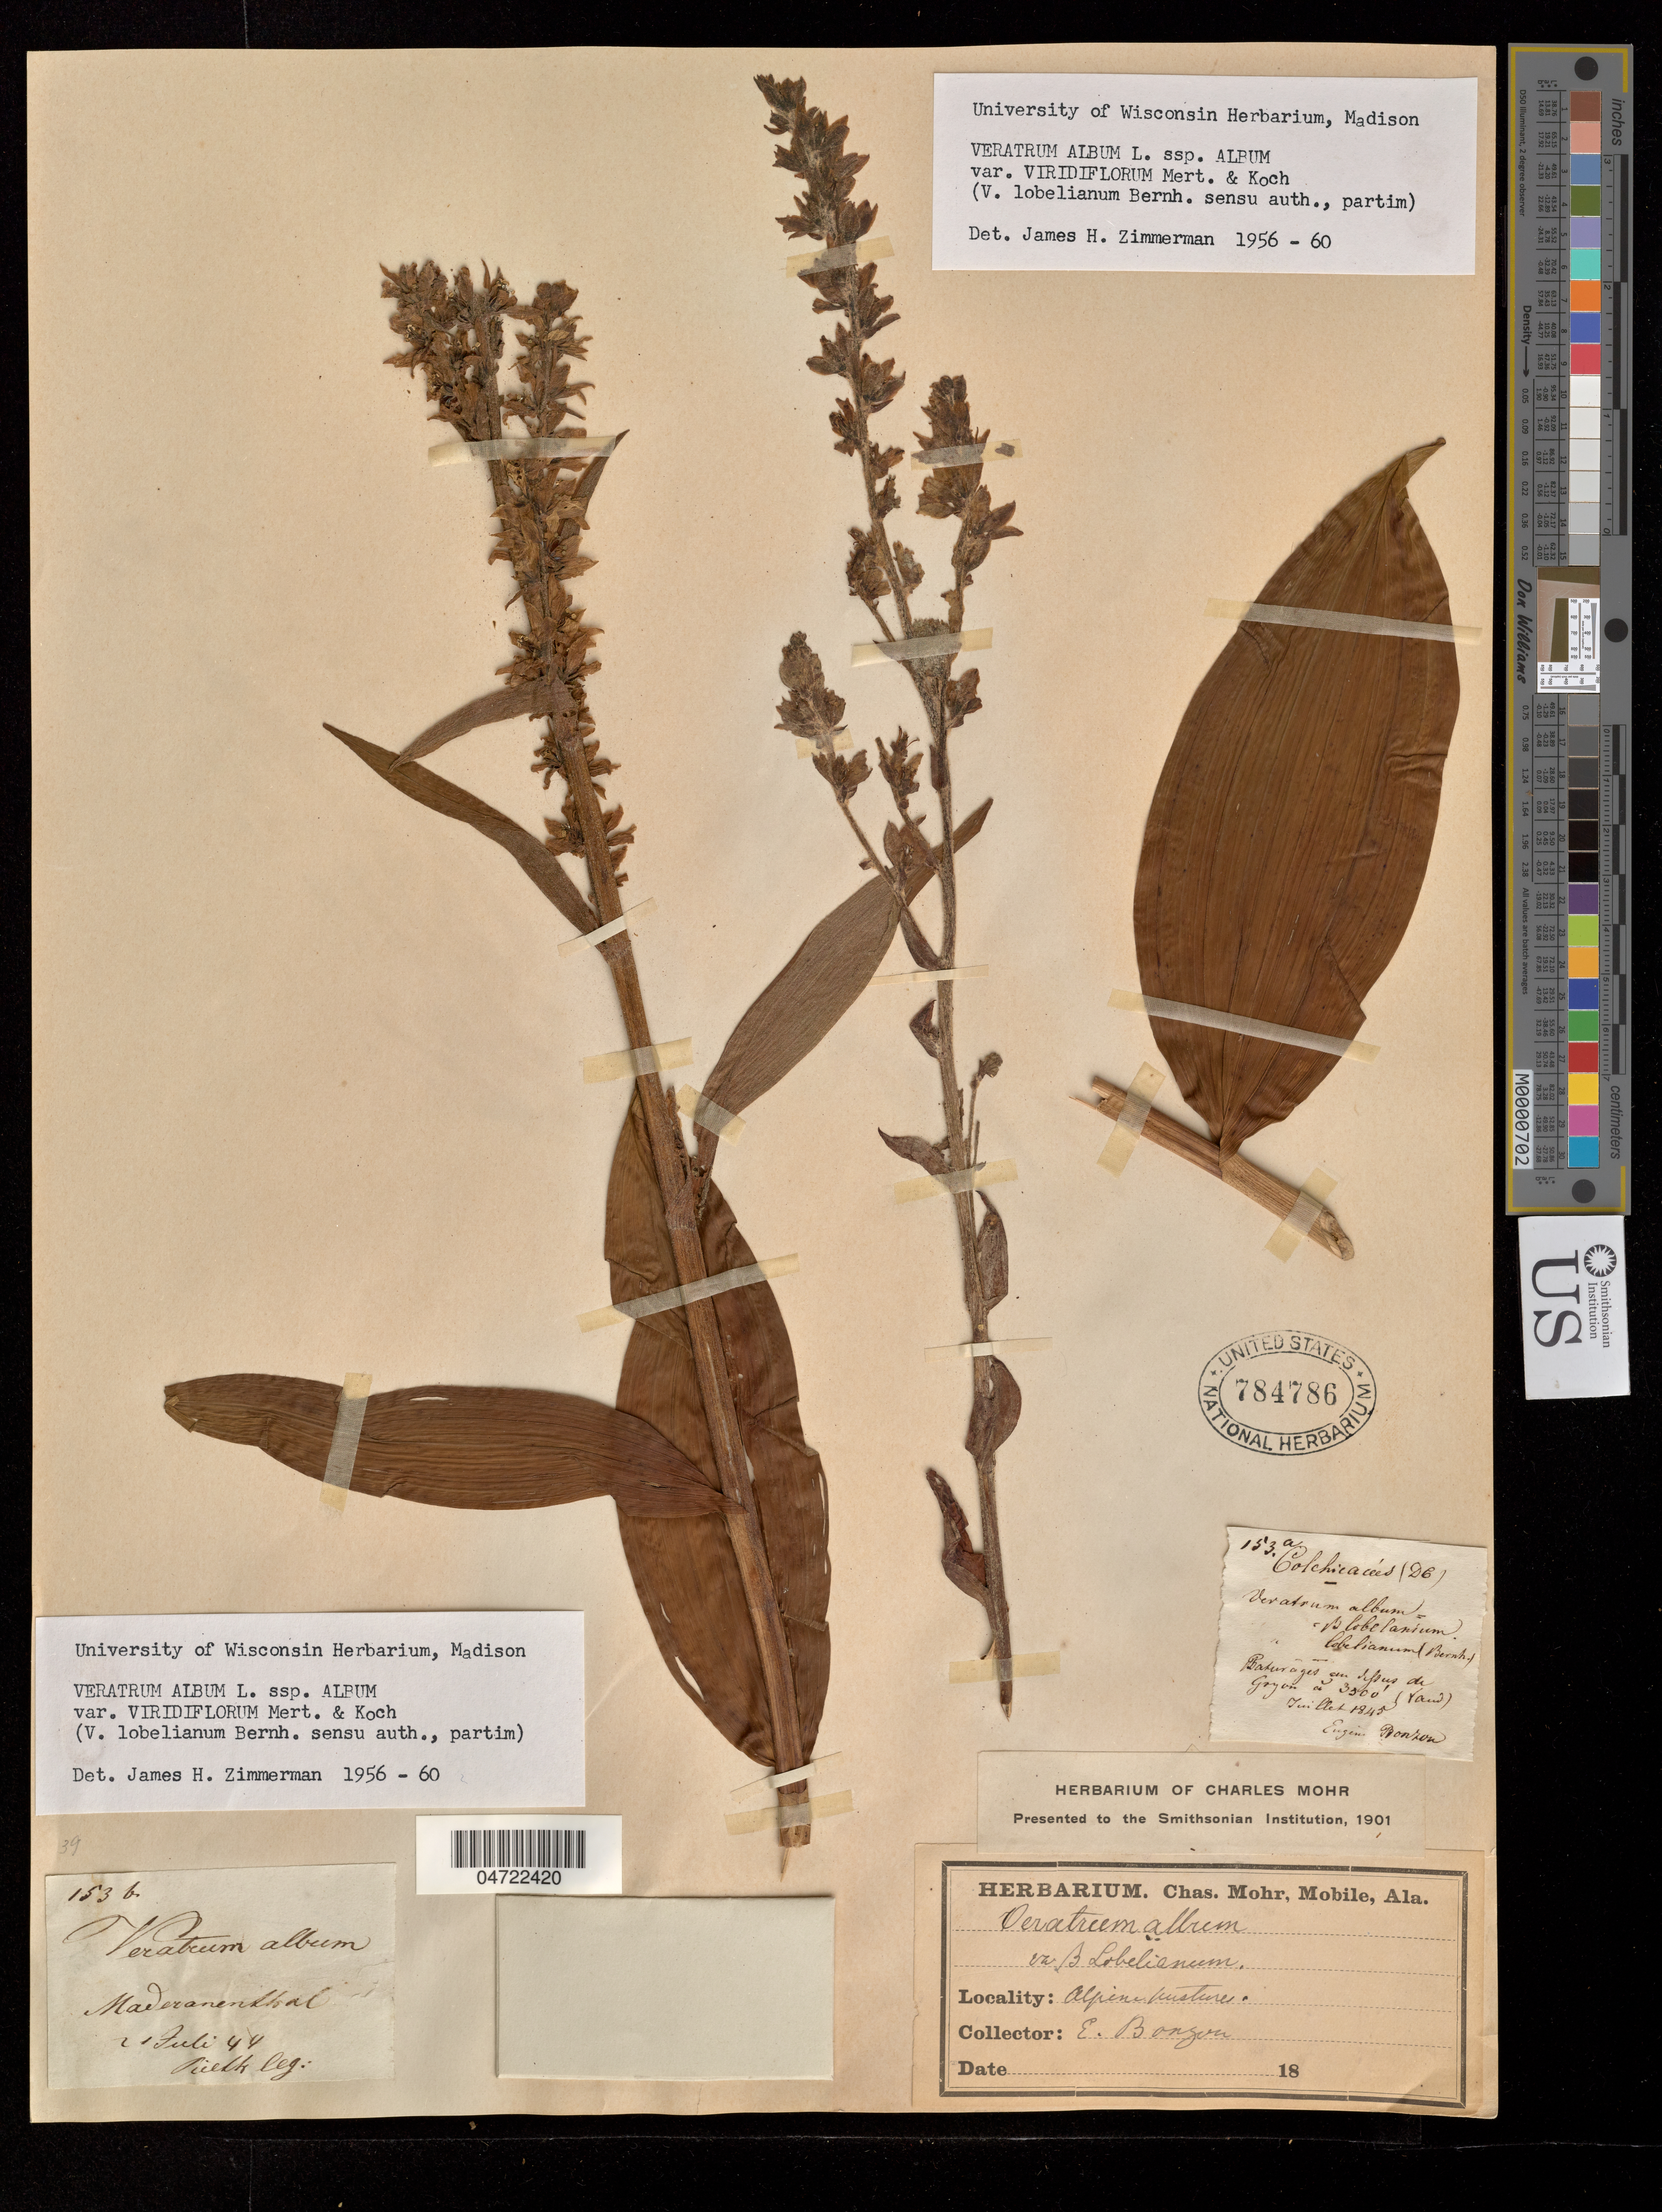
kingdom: Plantae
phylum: Tracheophyta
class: Liliopsida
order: Liliales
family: Melanthiaceae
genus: Veratrum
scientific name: Veratrum album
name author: L.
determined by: Zimmerman, James Hall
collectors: E. Bonzon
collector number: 153 b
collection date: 1844-07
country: Switzerland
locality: Maderanertal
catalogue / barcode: US 784786